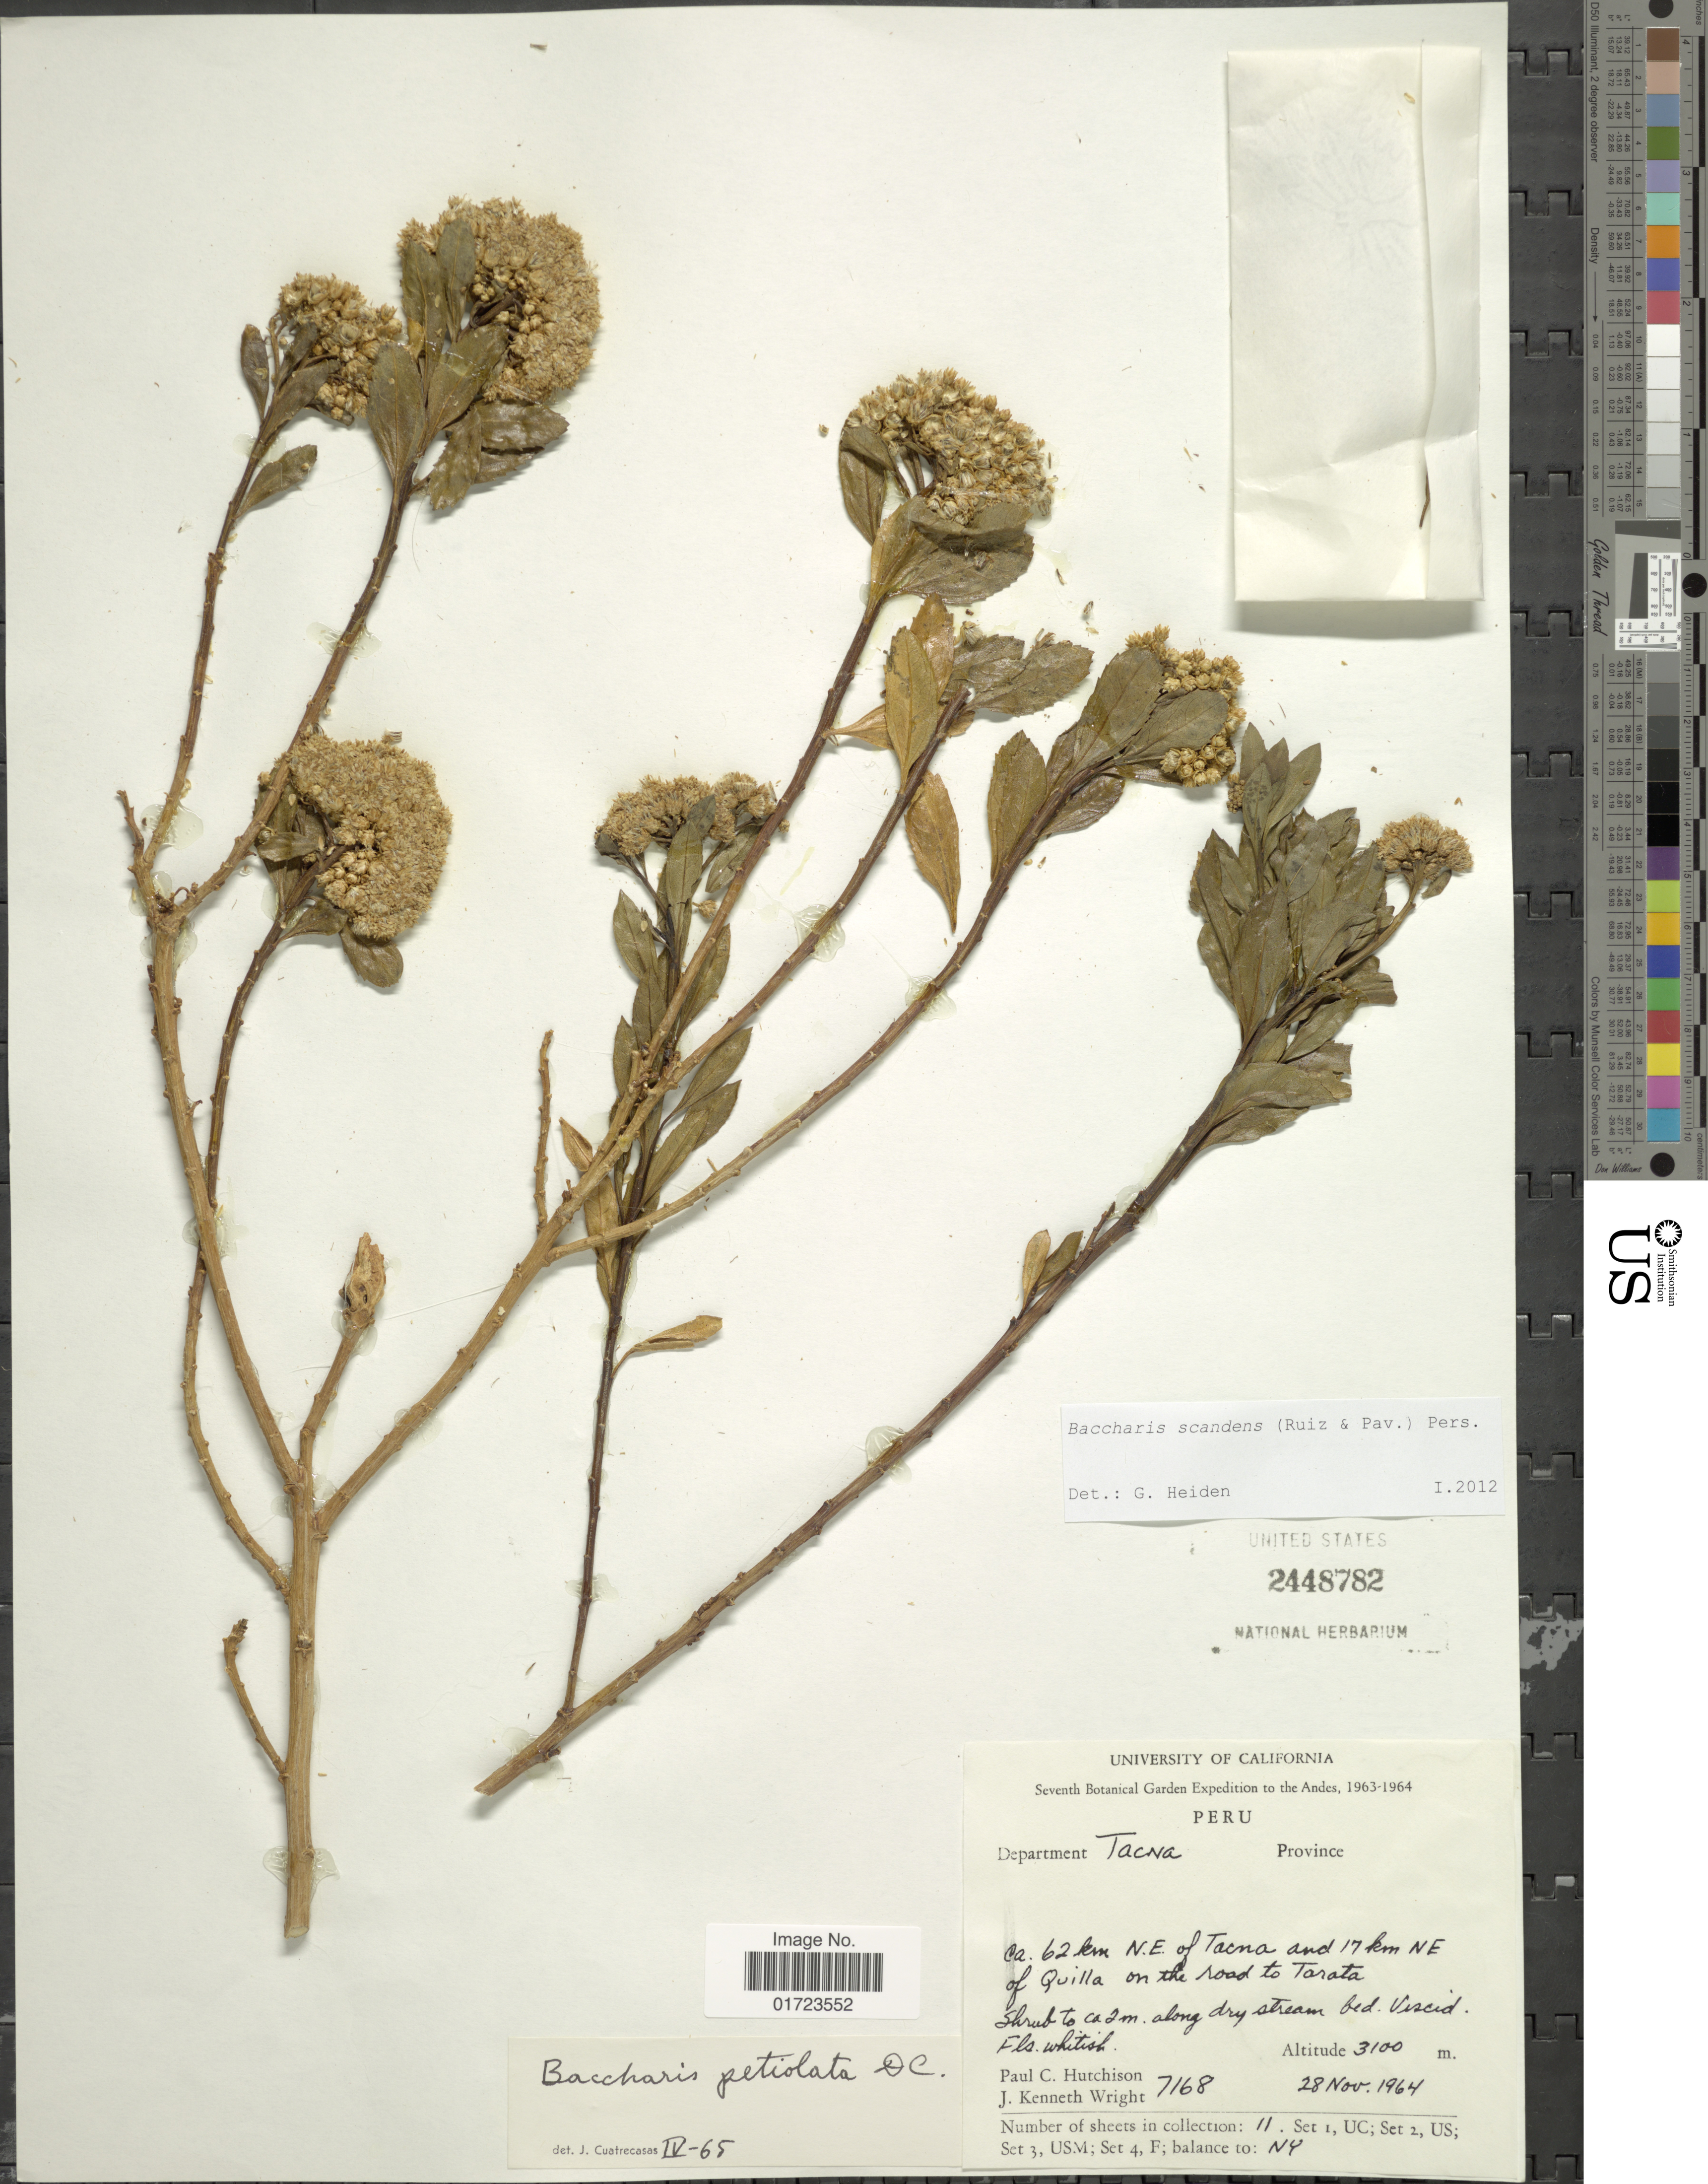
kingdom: Plantae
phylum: Tracheophyta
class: Magnoliopsida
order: Asterales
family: Asteraceae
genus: Baccharis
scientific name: Baccharis scandens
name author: (Ruiz & Pav.) Pers.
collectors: P. C. Hutchison & J. K. Wright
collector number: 7168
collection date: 1964-11-28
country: Peru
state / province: Tacna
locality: Department Tacna, Province. Ca. 62 km N.E. of Tacna and 17 km NE of Quilla on the road to Tarata.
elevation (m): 3100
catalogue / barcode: US 2448782